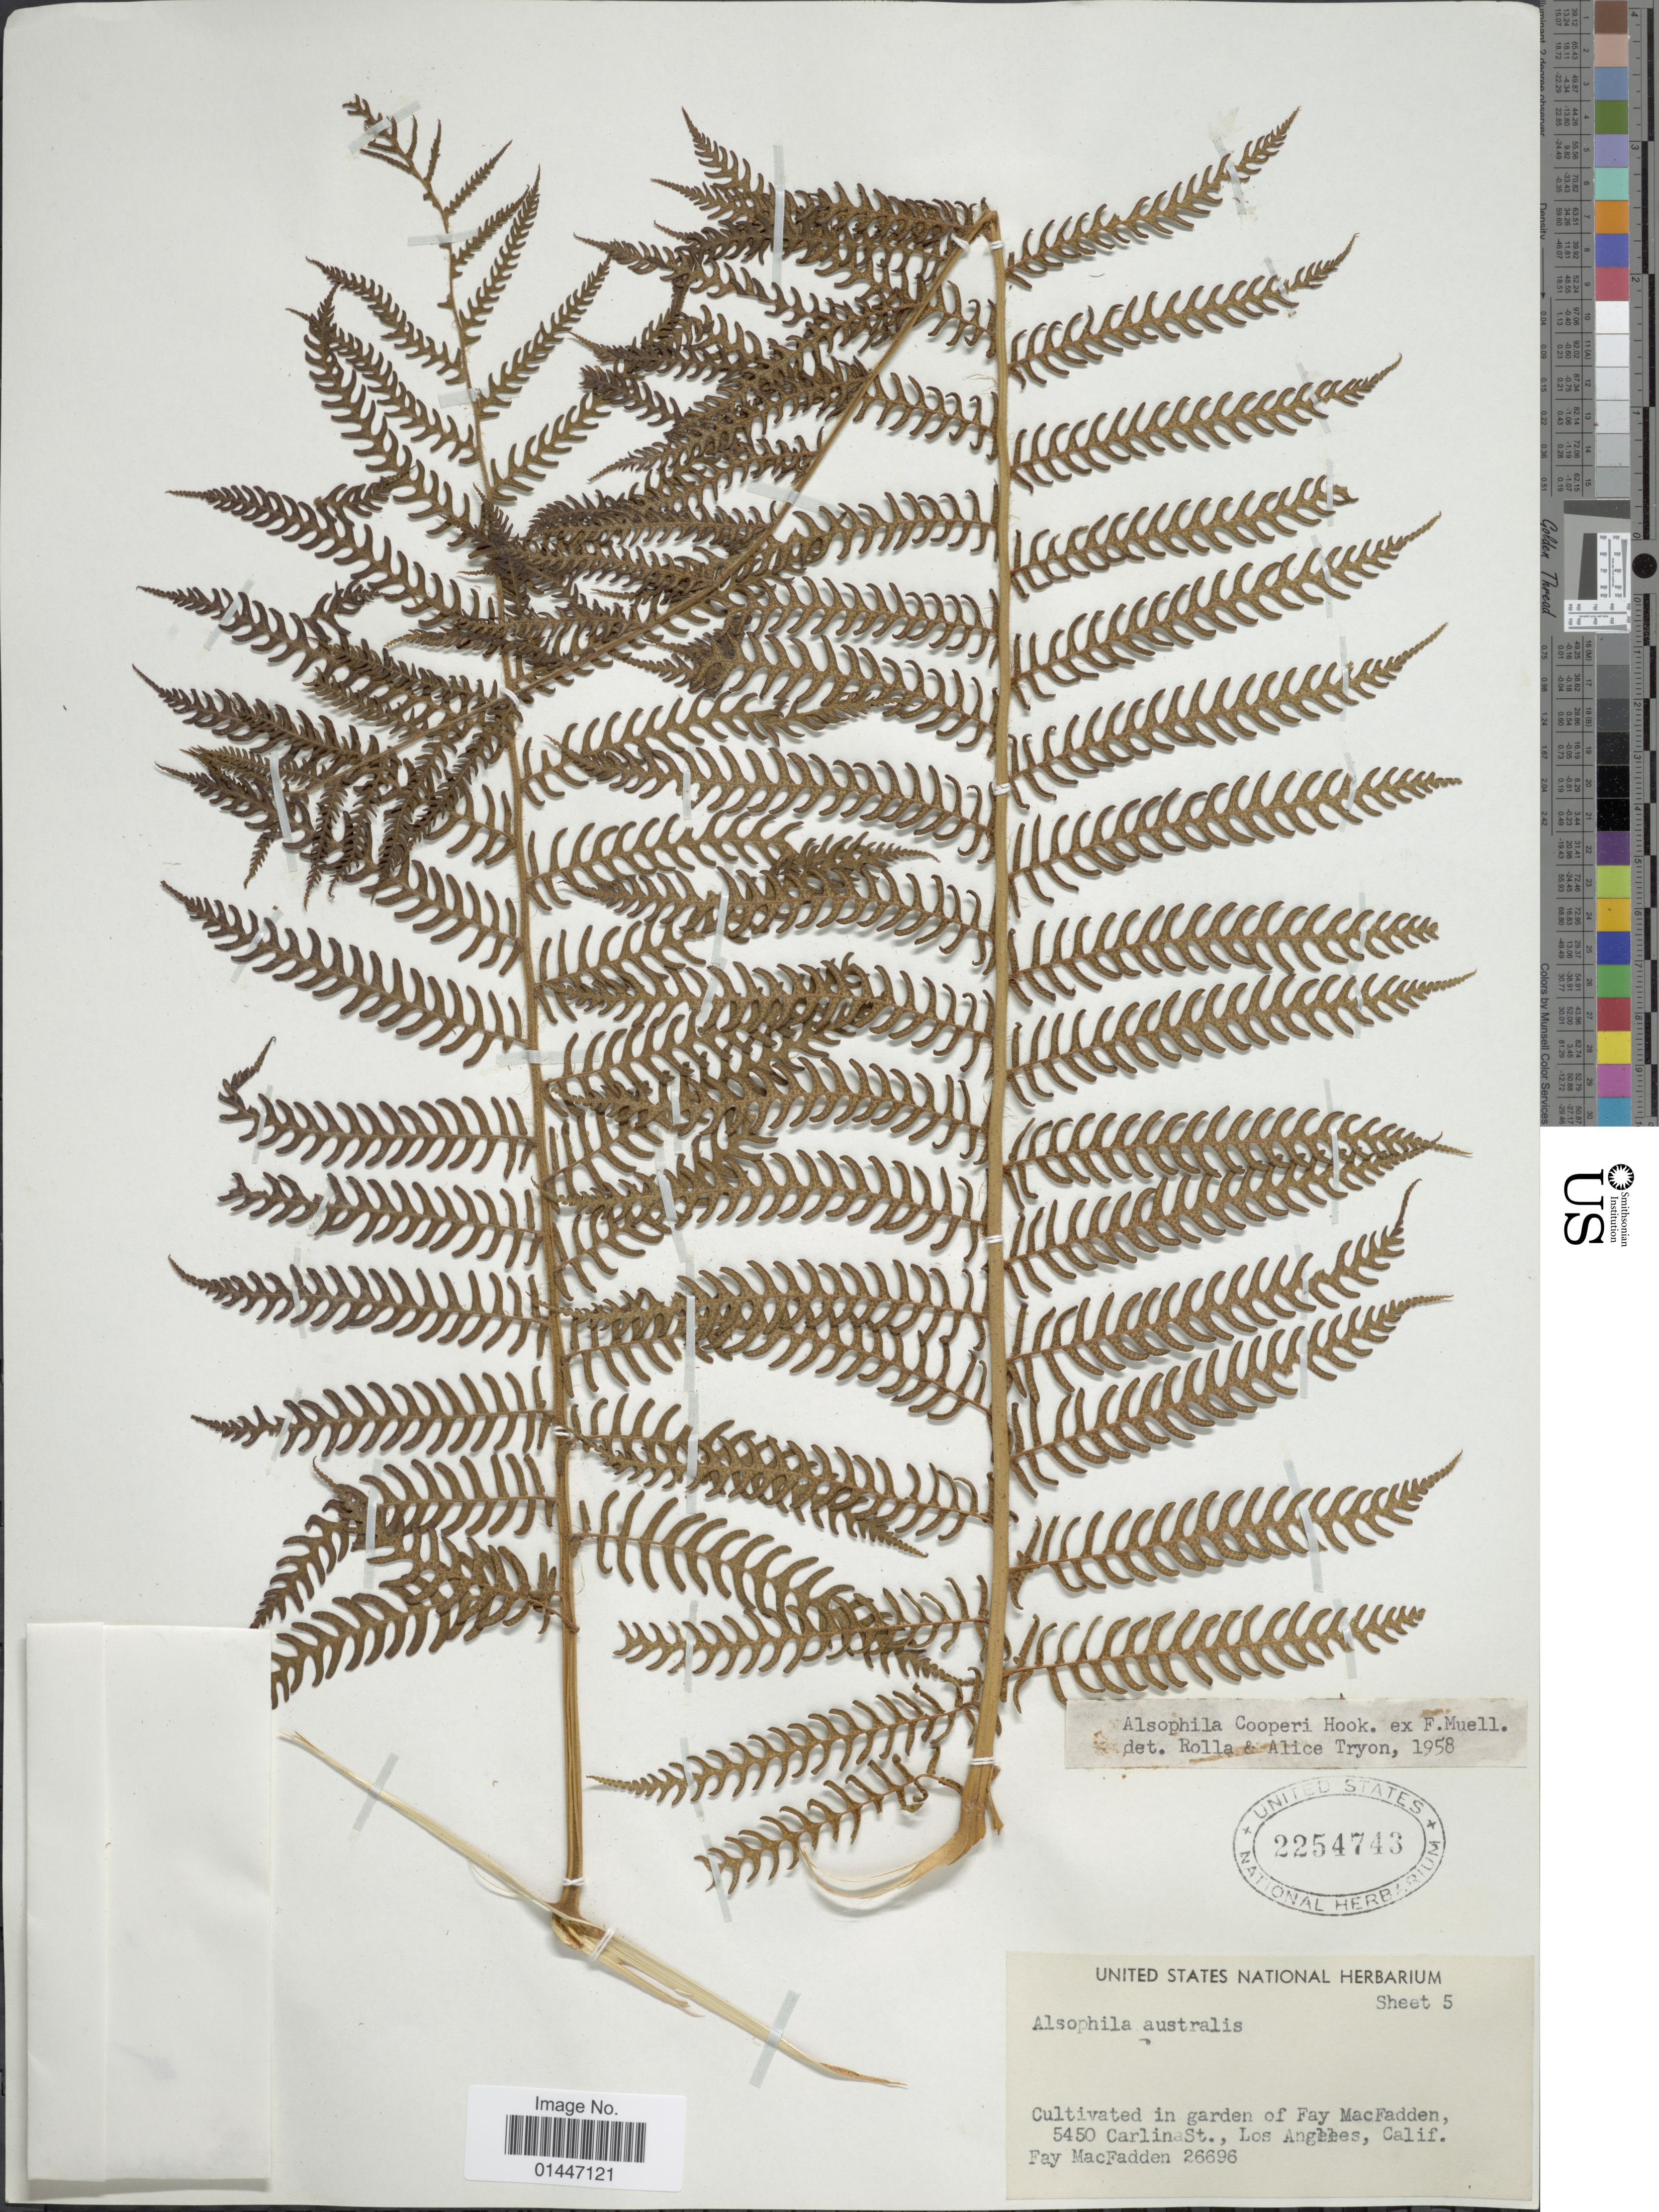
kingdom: Plantae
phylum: Tracheophyta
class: Polypodiopsida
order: Cyatheales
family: Cyatheaceae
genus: Sphaeropteris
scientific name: Sphaeropteris cooperi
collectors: F. MacFadden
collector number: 26696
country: United States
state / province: California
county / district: Los Angeles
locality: In garden of Fay MacFadden, 5450 Carlin St., Los Angeles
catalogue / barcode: US 2254743